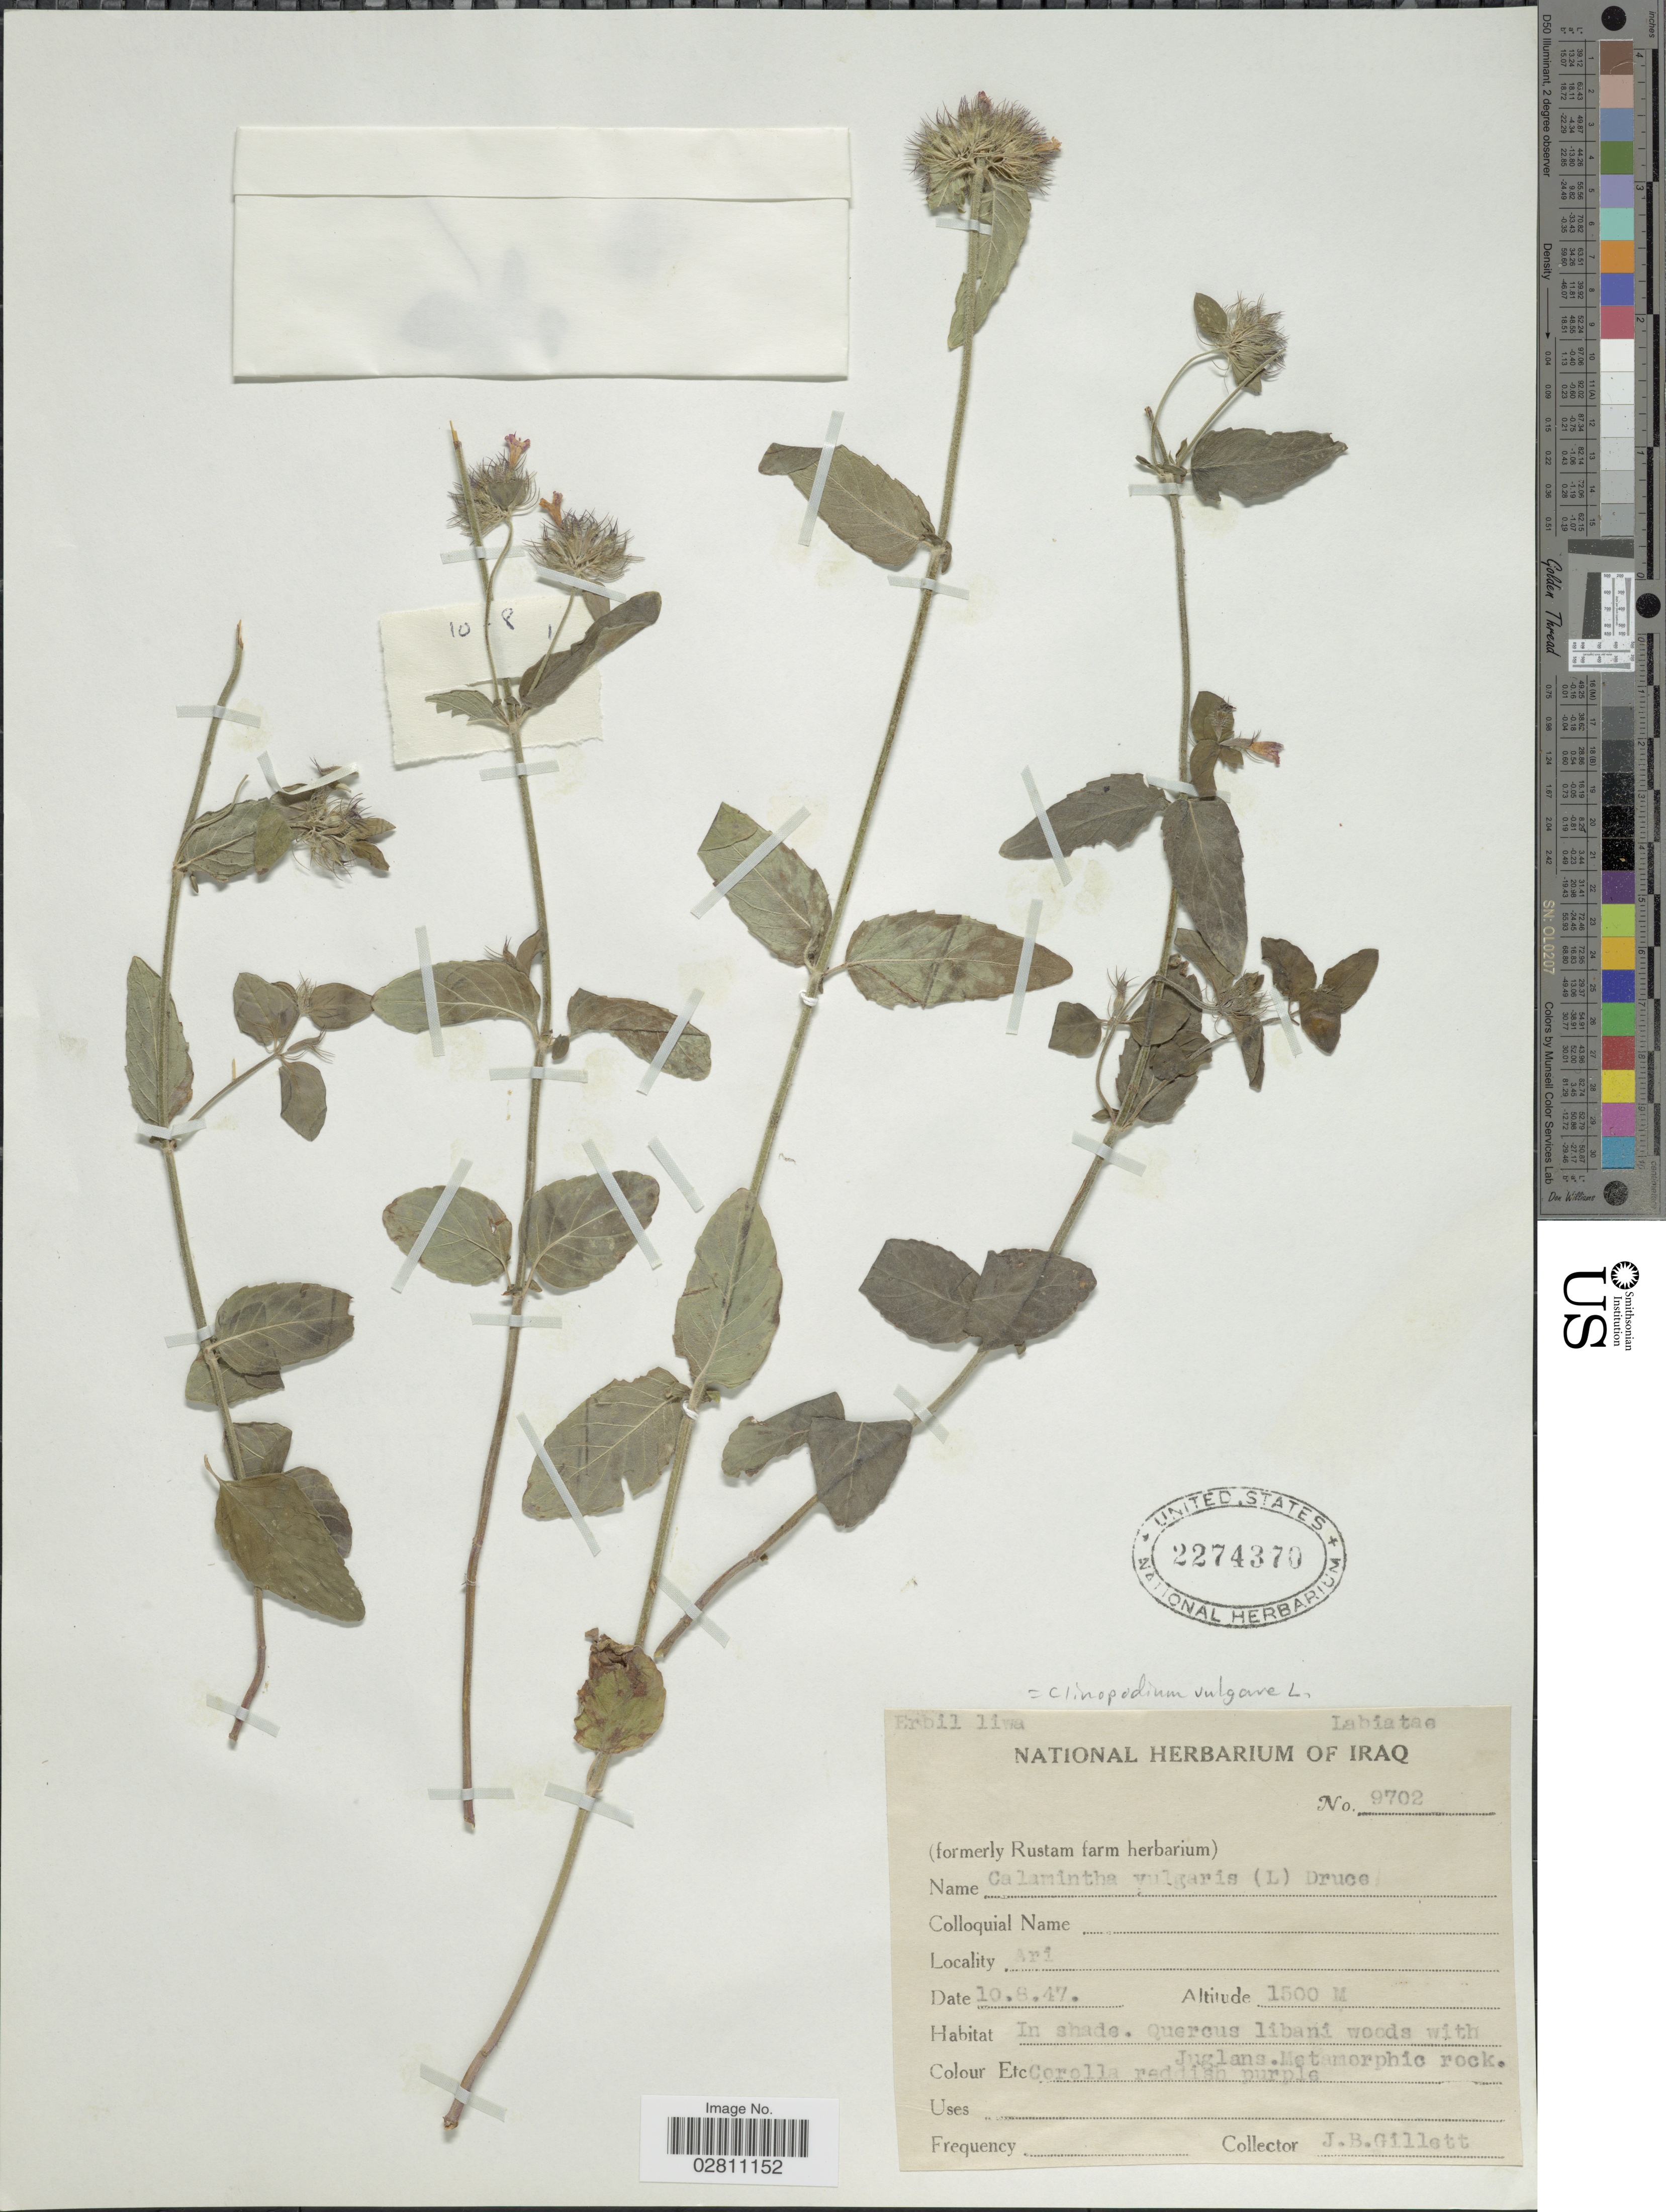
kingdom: Plantae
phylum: Tracheophyta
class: Magnoliopsida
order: Lamiales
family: Lamiaceae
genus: Clinopodium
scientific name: Clinopodium vulgare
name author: L.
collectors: J. B. Gillett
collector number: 9702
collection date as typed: Transcribed d/m/y: 10/8/47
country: Iraq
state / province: Arbīl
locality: Ari. Erbil liwa.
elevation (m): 1500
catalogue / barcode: US 2274370